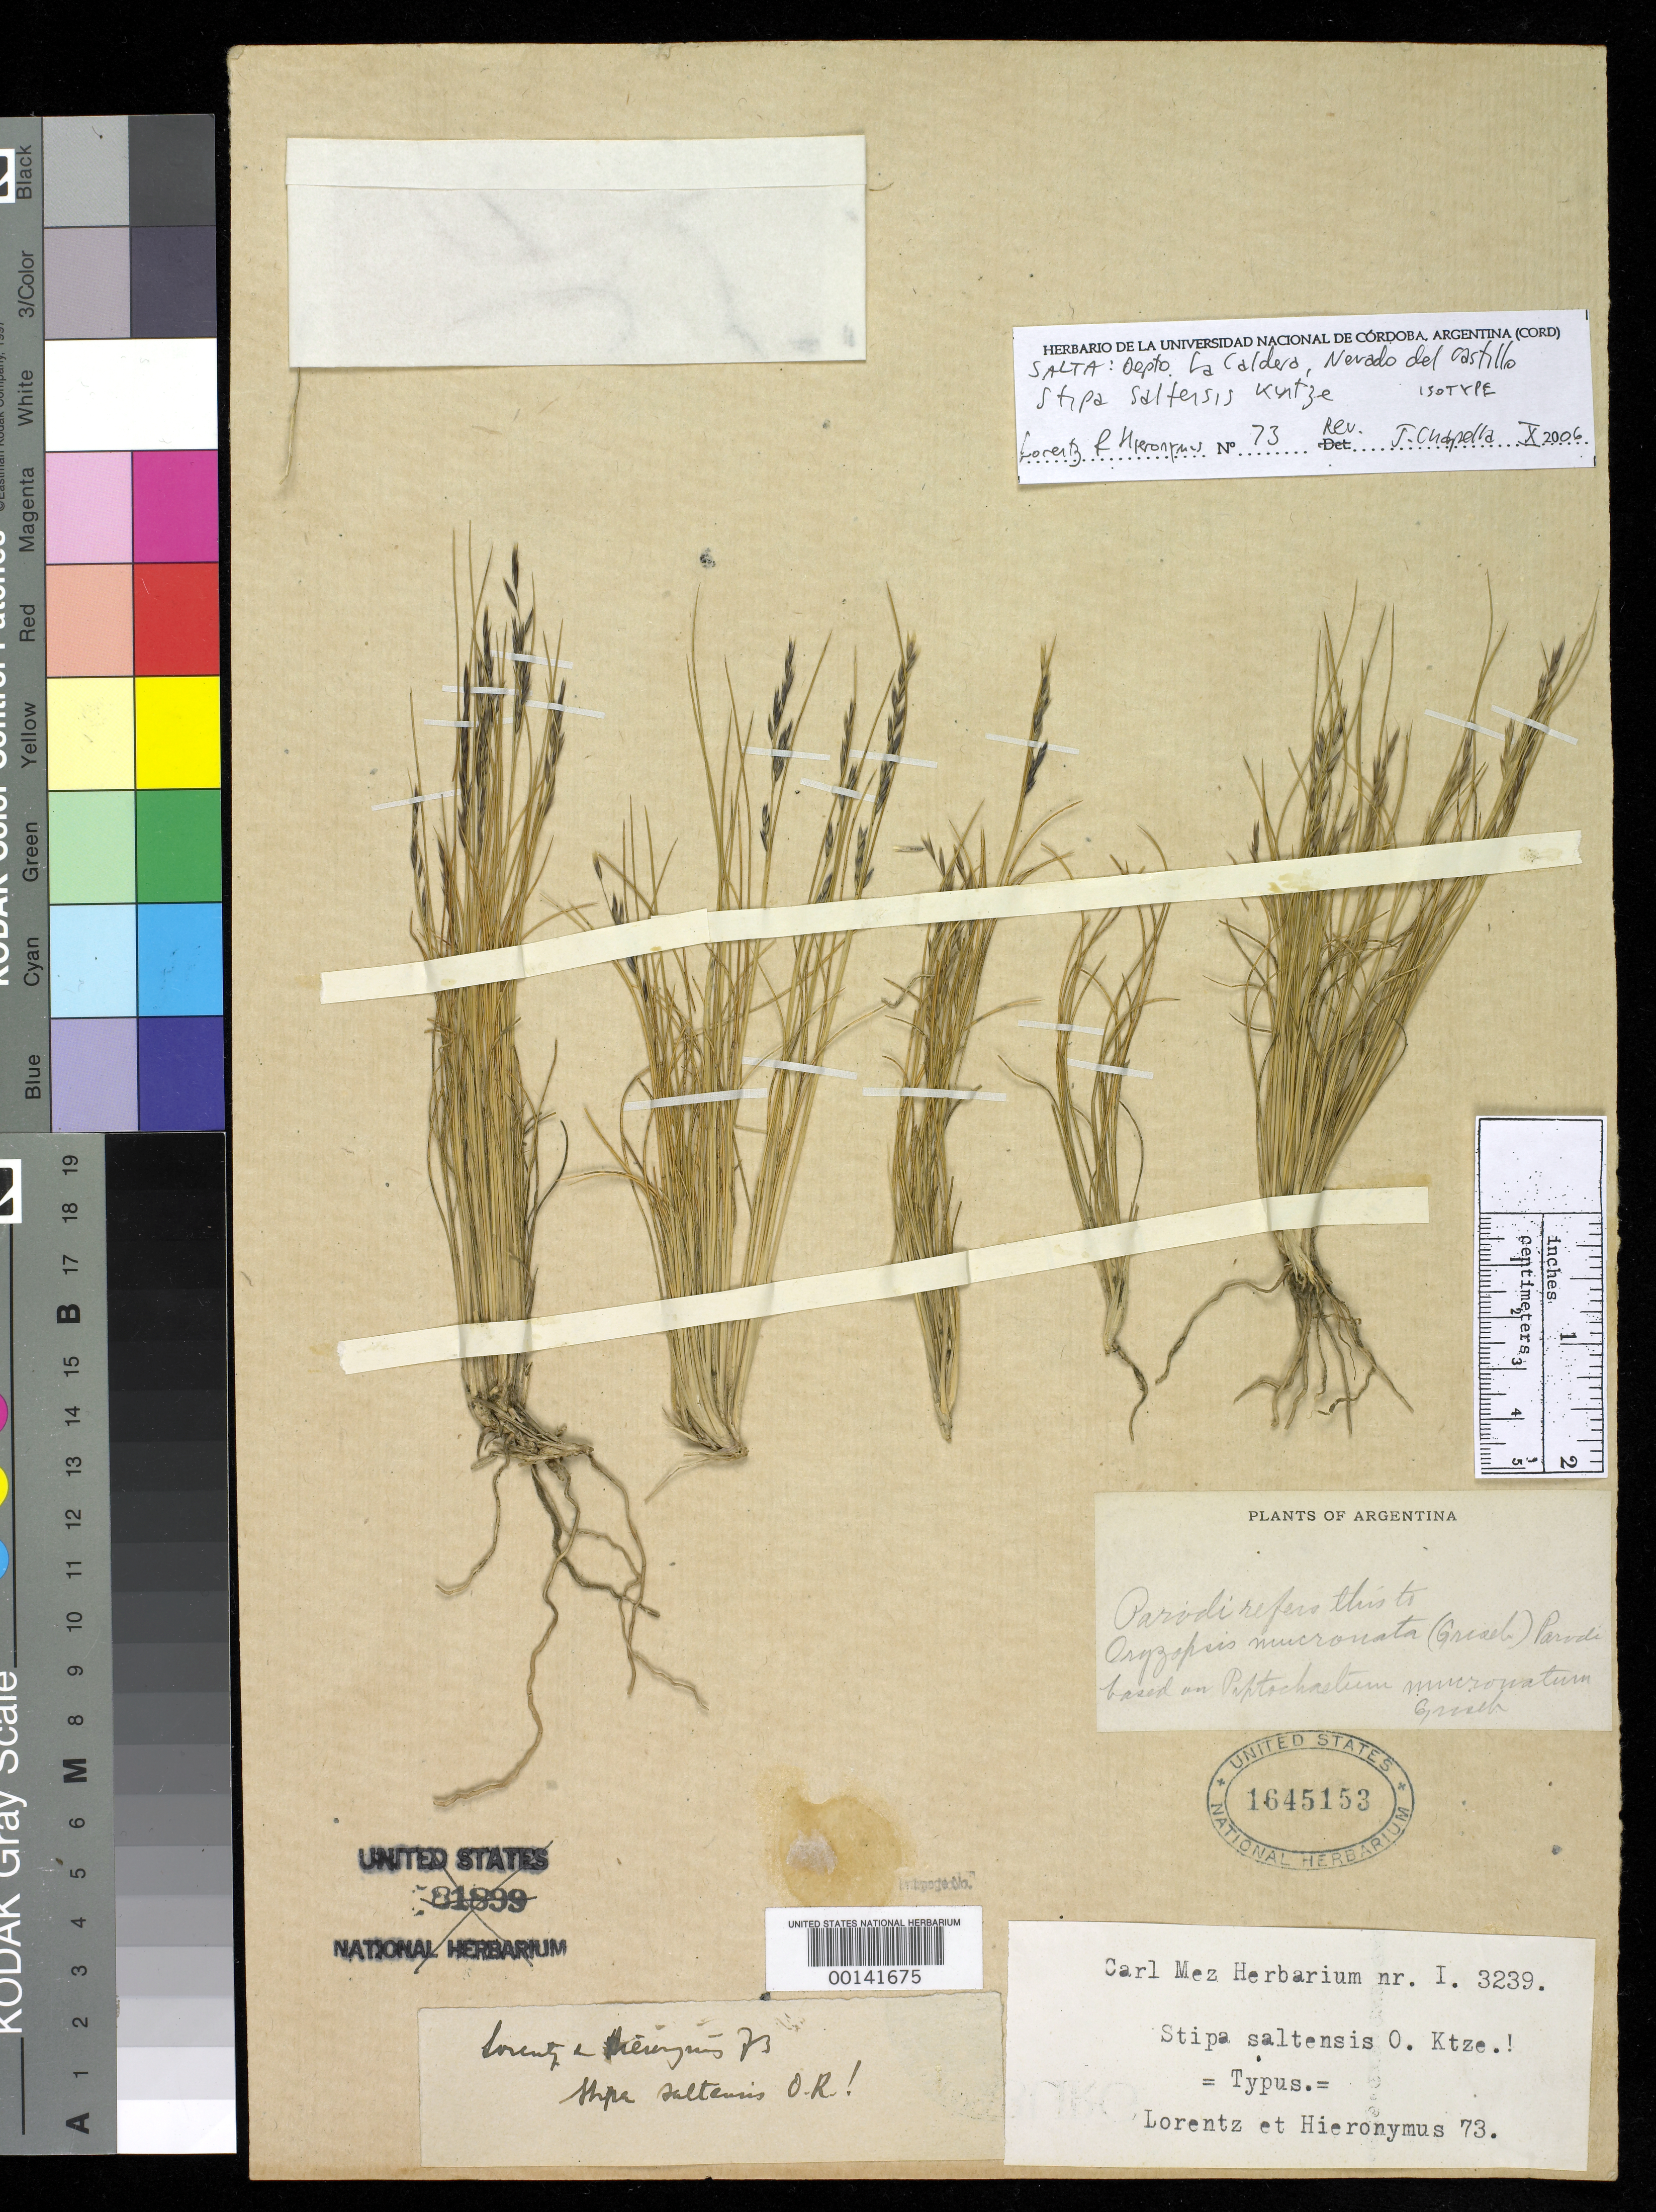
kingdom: Plantae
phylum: Tracheophyta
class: Liliopsida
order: Poales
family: Poaceae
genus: Stipa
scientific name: Stipa saltensis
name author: Kuntze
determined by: Chiapella, J.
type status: Isotype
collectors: P. G. Lorentz & G. H. Hieronymus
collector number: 73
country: Argentina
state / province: Salta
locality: Alrededores del Nevado del Castello.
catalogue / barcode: US 1645153